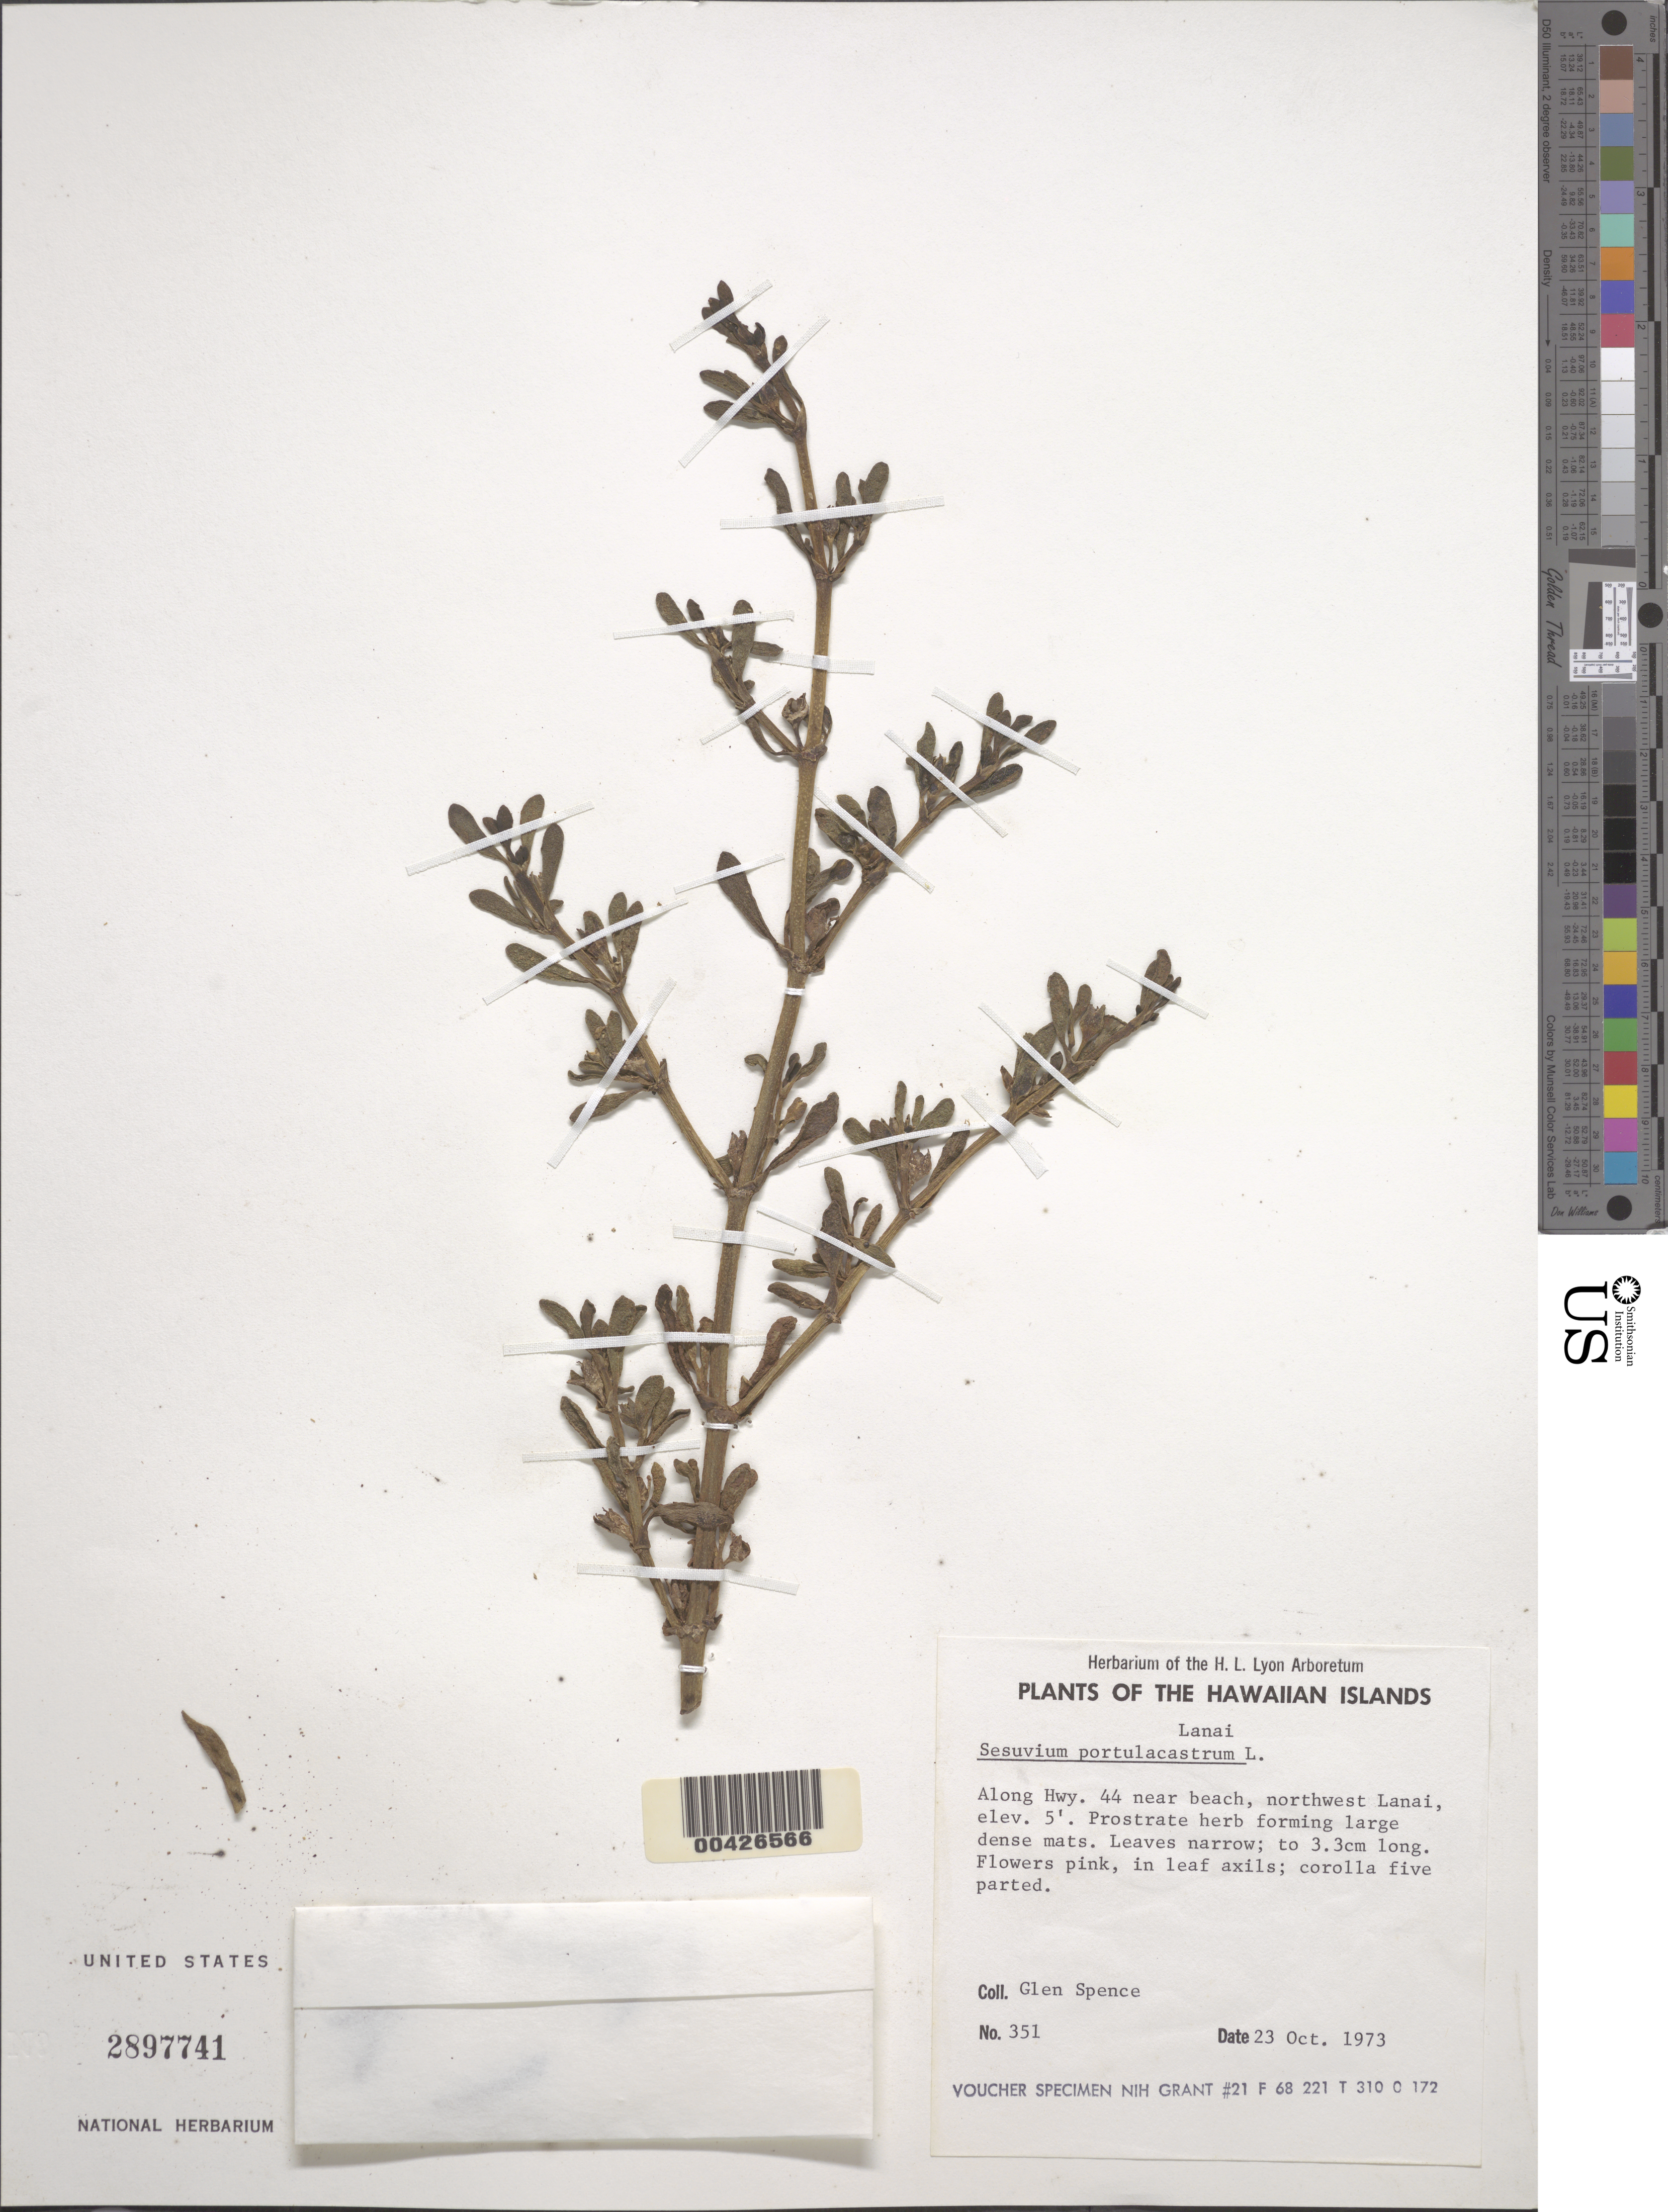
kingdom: Plantae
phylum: Tracheophyta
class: Magnoliopsida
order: Caryophyllales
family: Aizoaceae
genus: Sesuvium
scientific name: Sesuvium portulacastrum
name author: (L.) L.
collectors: G. Spence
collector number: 351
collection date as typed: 23 Oct 1973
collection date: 1973-10-23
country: United States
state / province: Hawaii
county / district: Maui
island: Lana'i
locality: Along Hwy. 44 near beach, northwest Lanai,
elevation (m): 2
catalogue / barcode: US 2897741